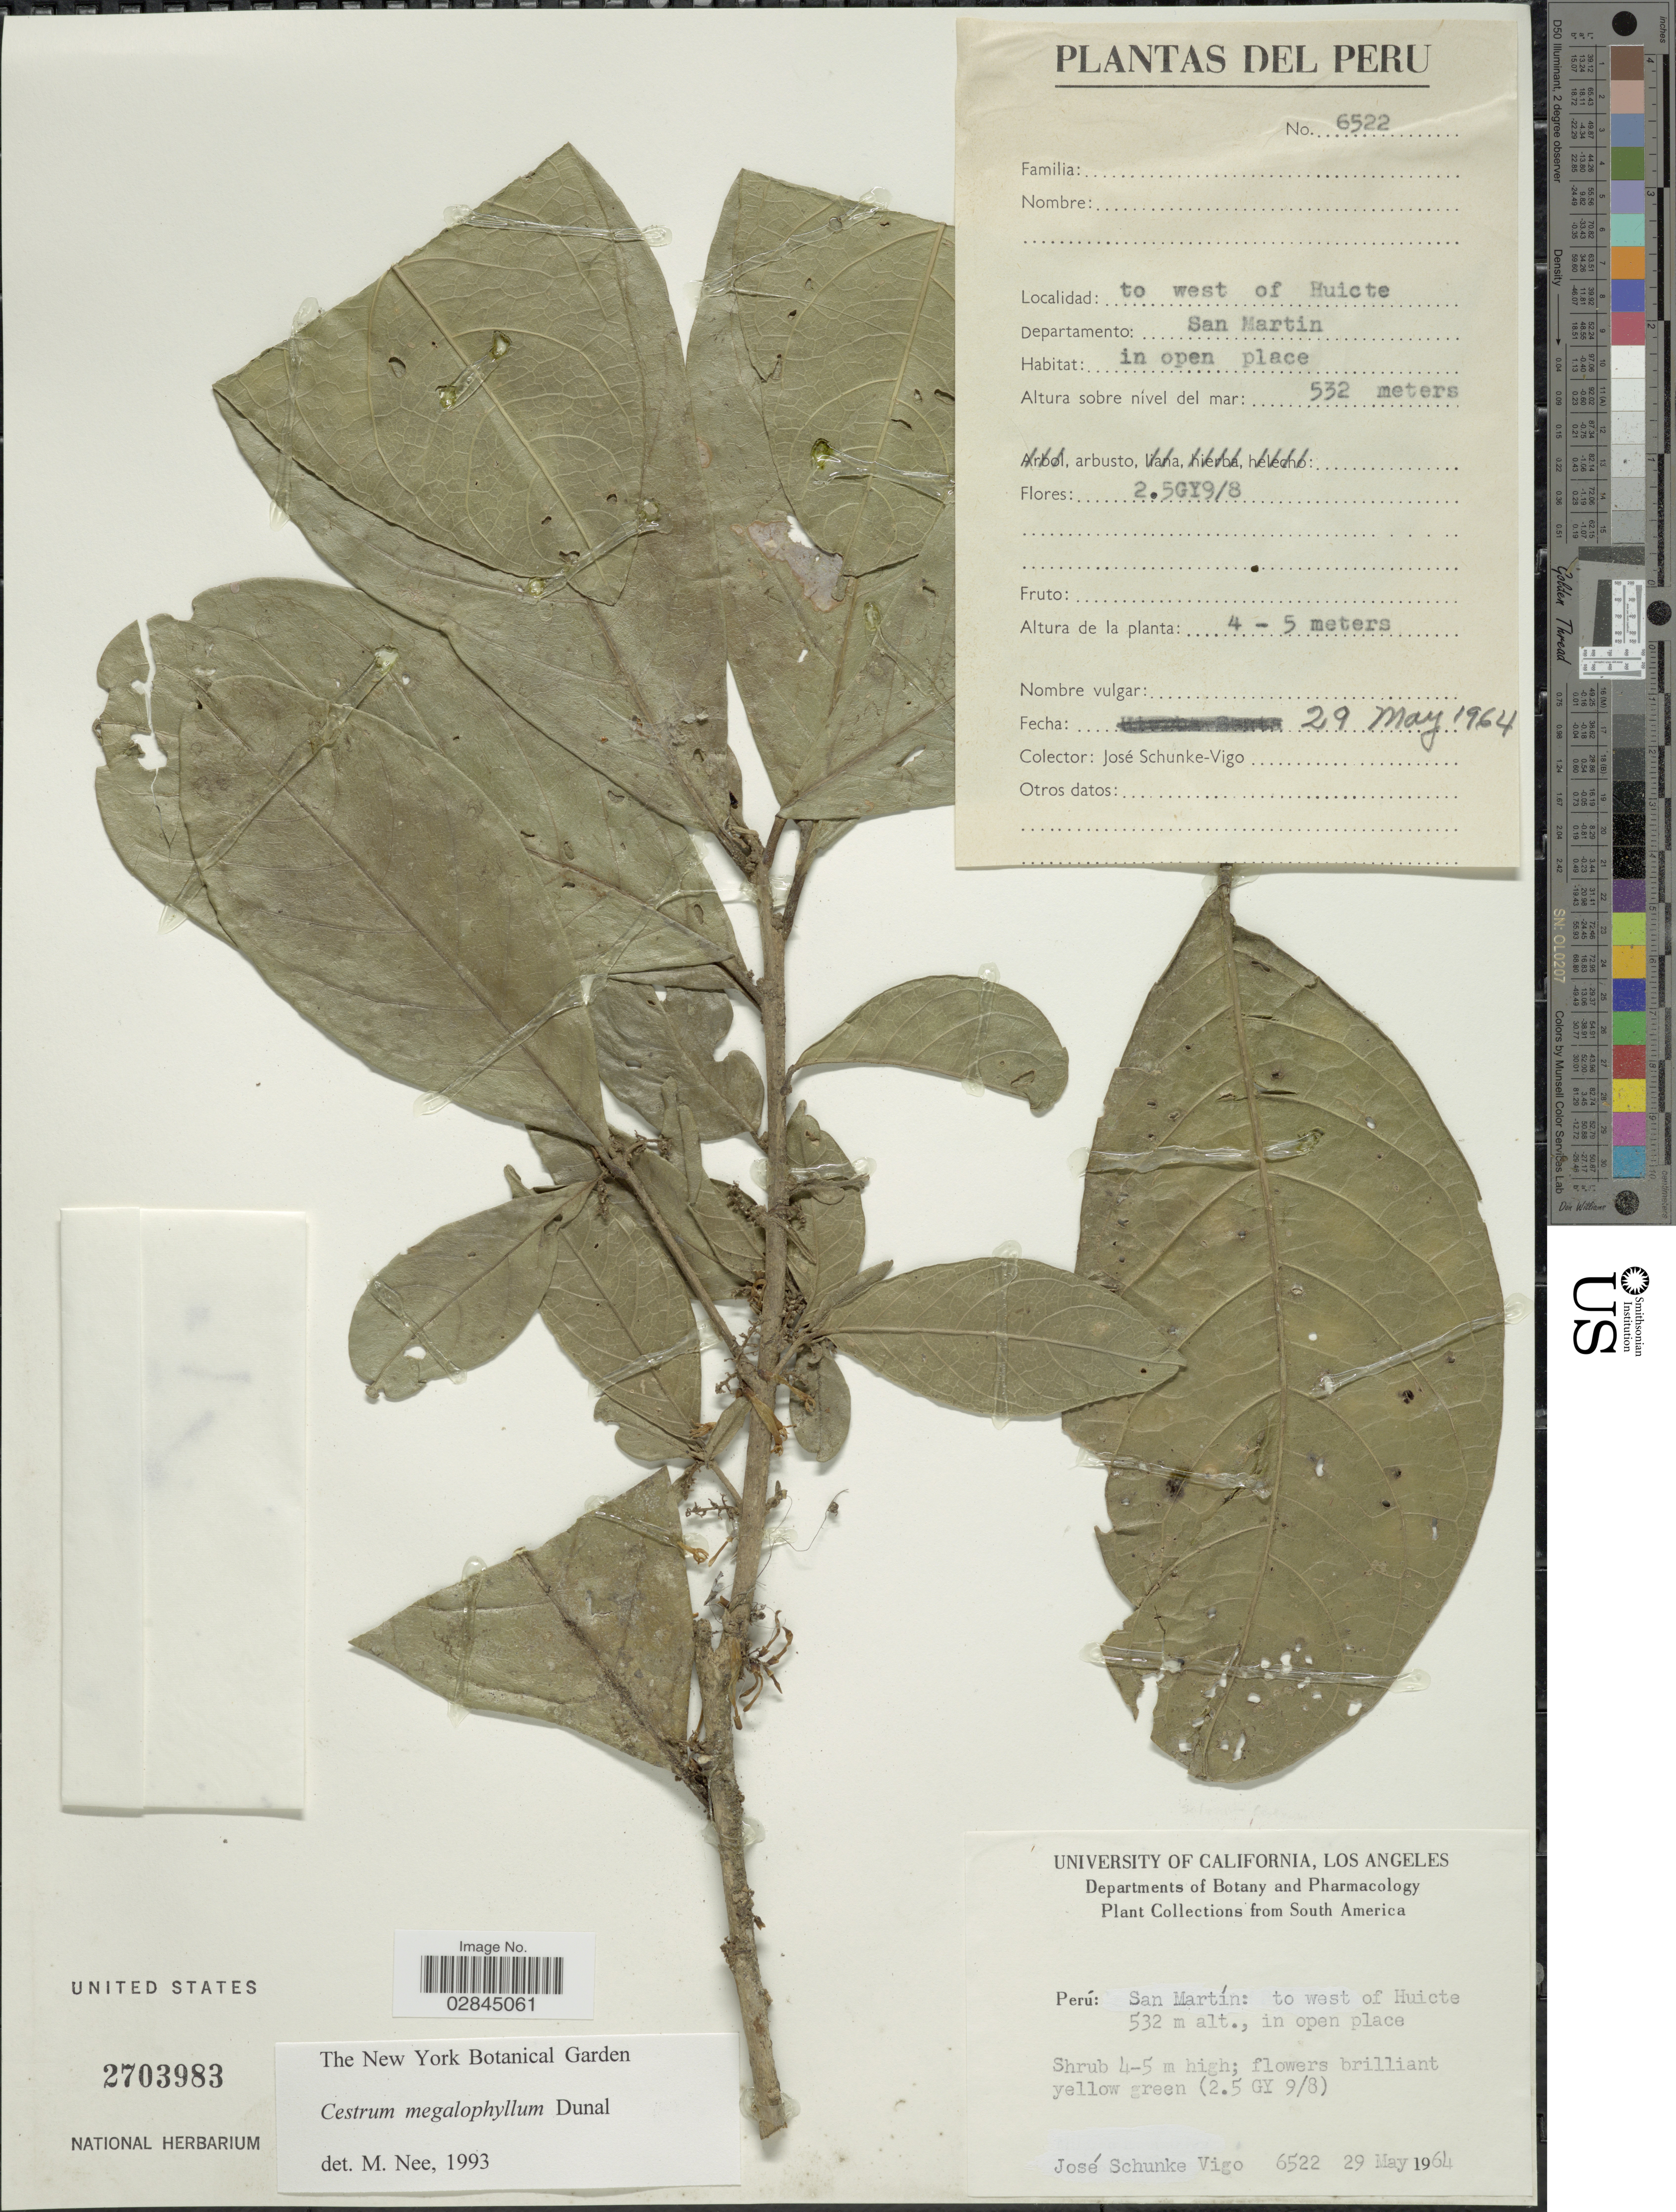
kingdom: Plantae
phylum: Tracheophyta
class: Magnoliopsida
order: Solanales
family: Solanaceae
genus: Cestrum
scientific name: Cestrum schlechtendahlii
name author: G. Don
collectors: J. Schunke Vigo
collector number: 6522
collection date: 1964-05-29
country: Peru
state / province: San Martín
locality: San Martín: to west of Huicte.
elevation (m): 532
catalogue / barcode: US 2703983